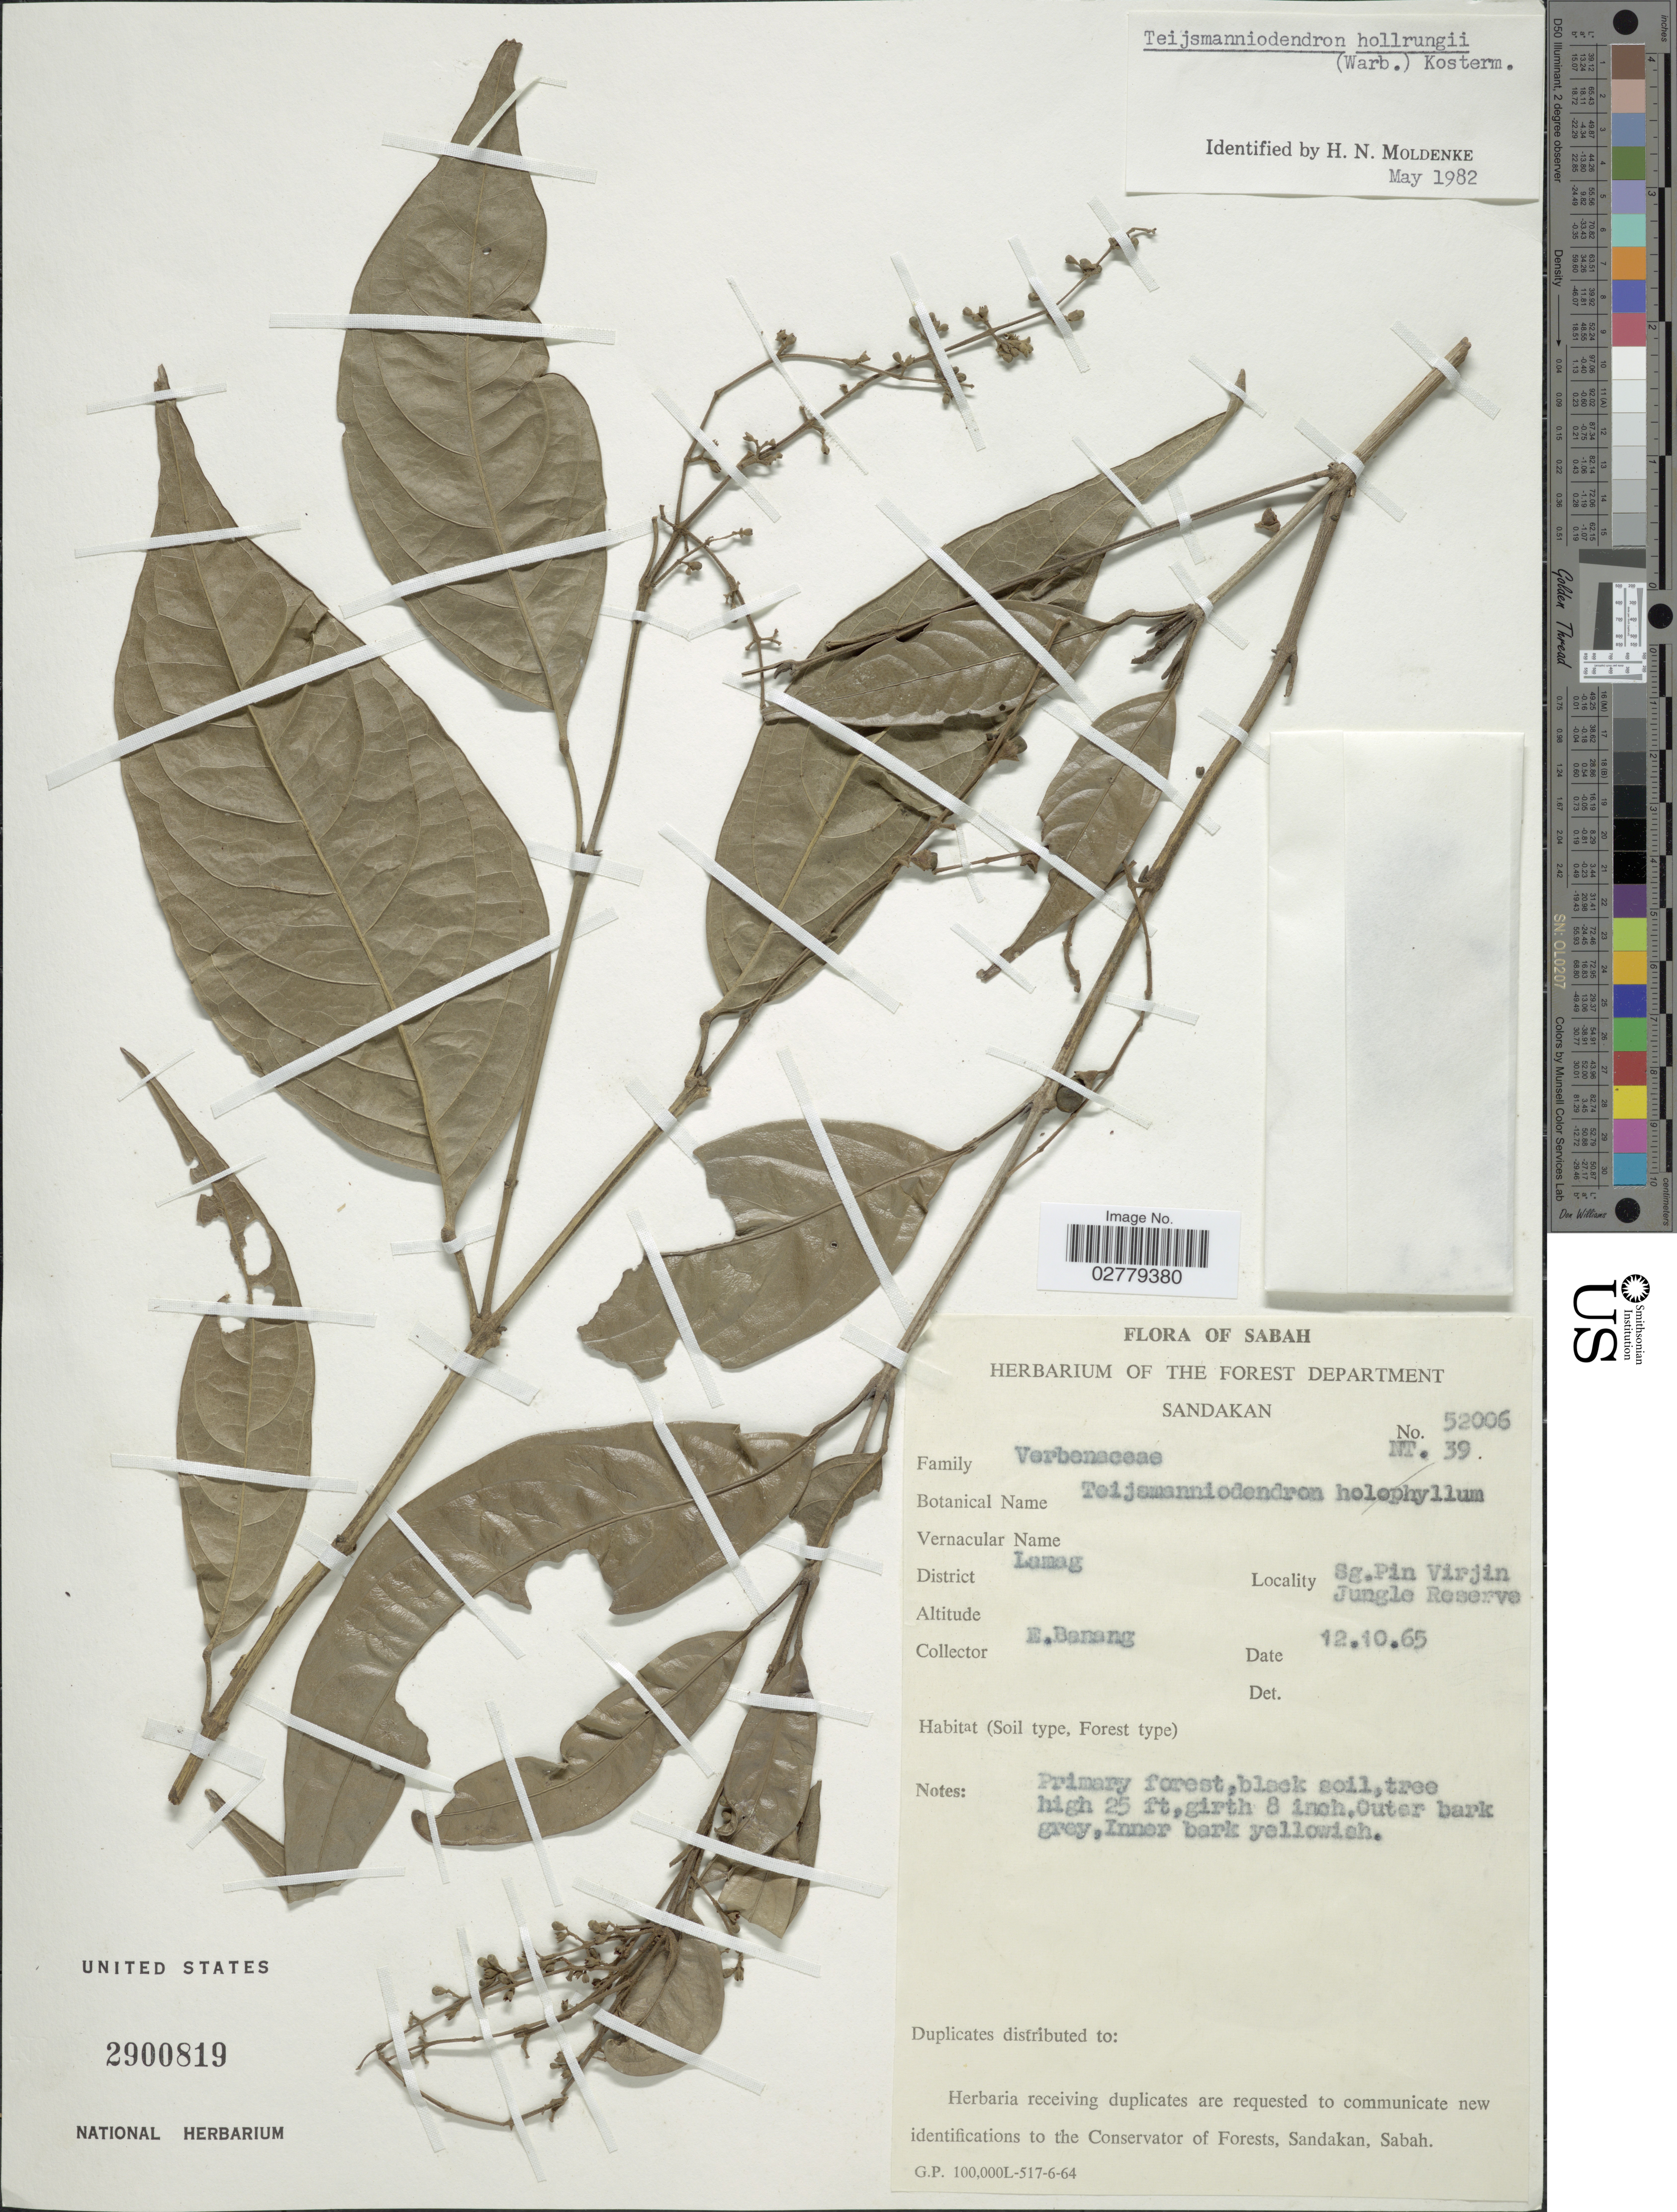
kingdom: Plantae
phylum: Tracheophyta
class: Magnoliopsida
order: Lamiales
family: Lamiaceae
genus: Teijsmanniodendron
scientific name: Teijsmanniodendron hollrungii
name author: (Warb.) Kosterm.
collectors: E. Banang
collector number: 52006/NT39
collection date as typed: Transcribed d/m/y: 12/10/65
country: Malaysia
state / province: Sabah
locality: District Lamang. Sg. Pin Virjin Jungle Reserve.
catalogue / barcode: US 2900819